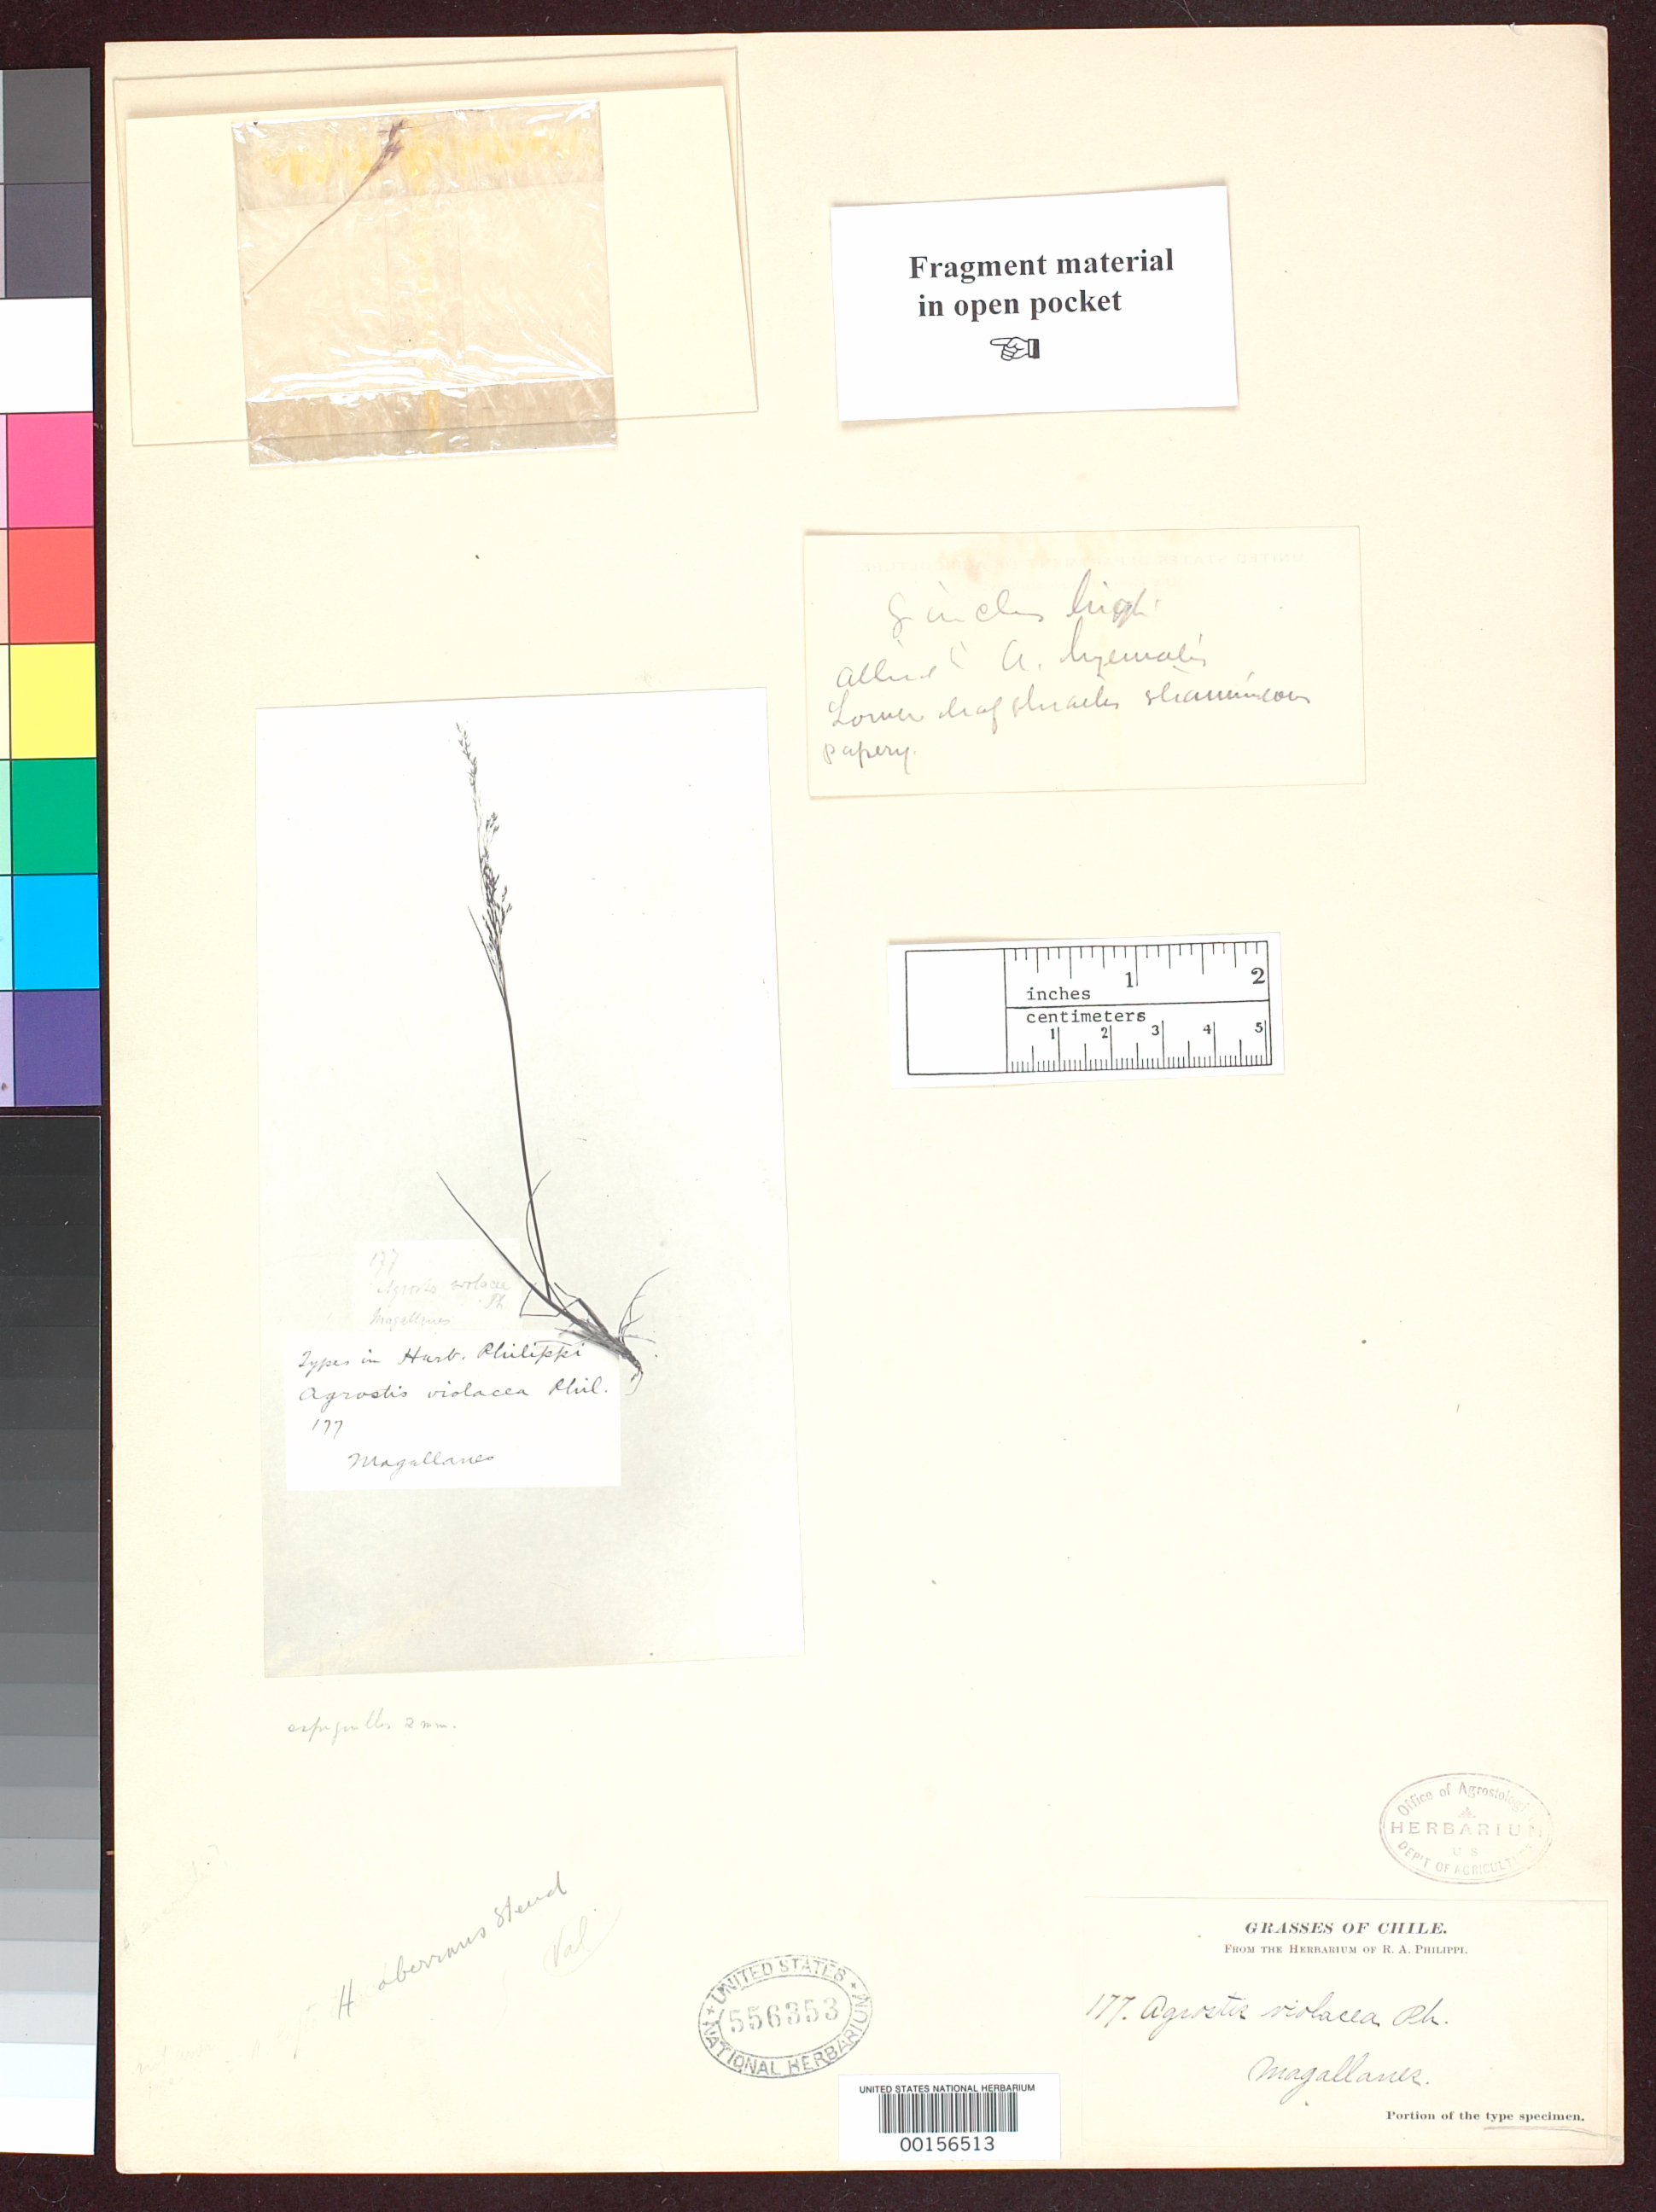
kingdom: Plantae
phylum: Tracheophyta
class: Liliopsida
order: Poales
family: Poaceae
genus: Agrostis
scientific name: Agrostis violacea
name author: Phil.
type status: Type Fragment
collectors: R. A. Philippi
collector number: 177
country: Chile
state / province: Magallanes y de la Antártica Chilena (XII)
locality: Cerca de Puntas-Arenas.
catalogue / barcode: US 556353